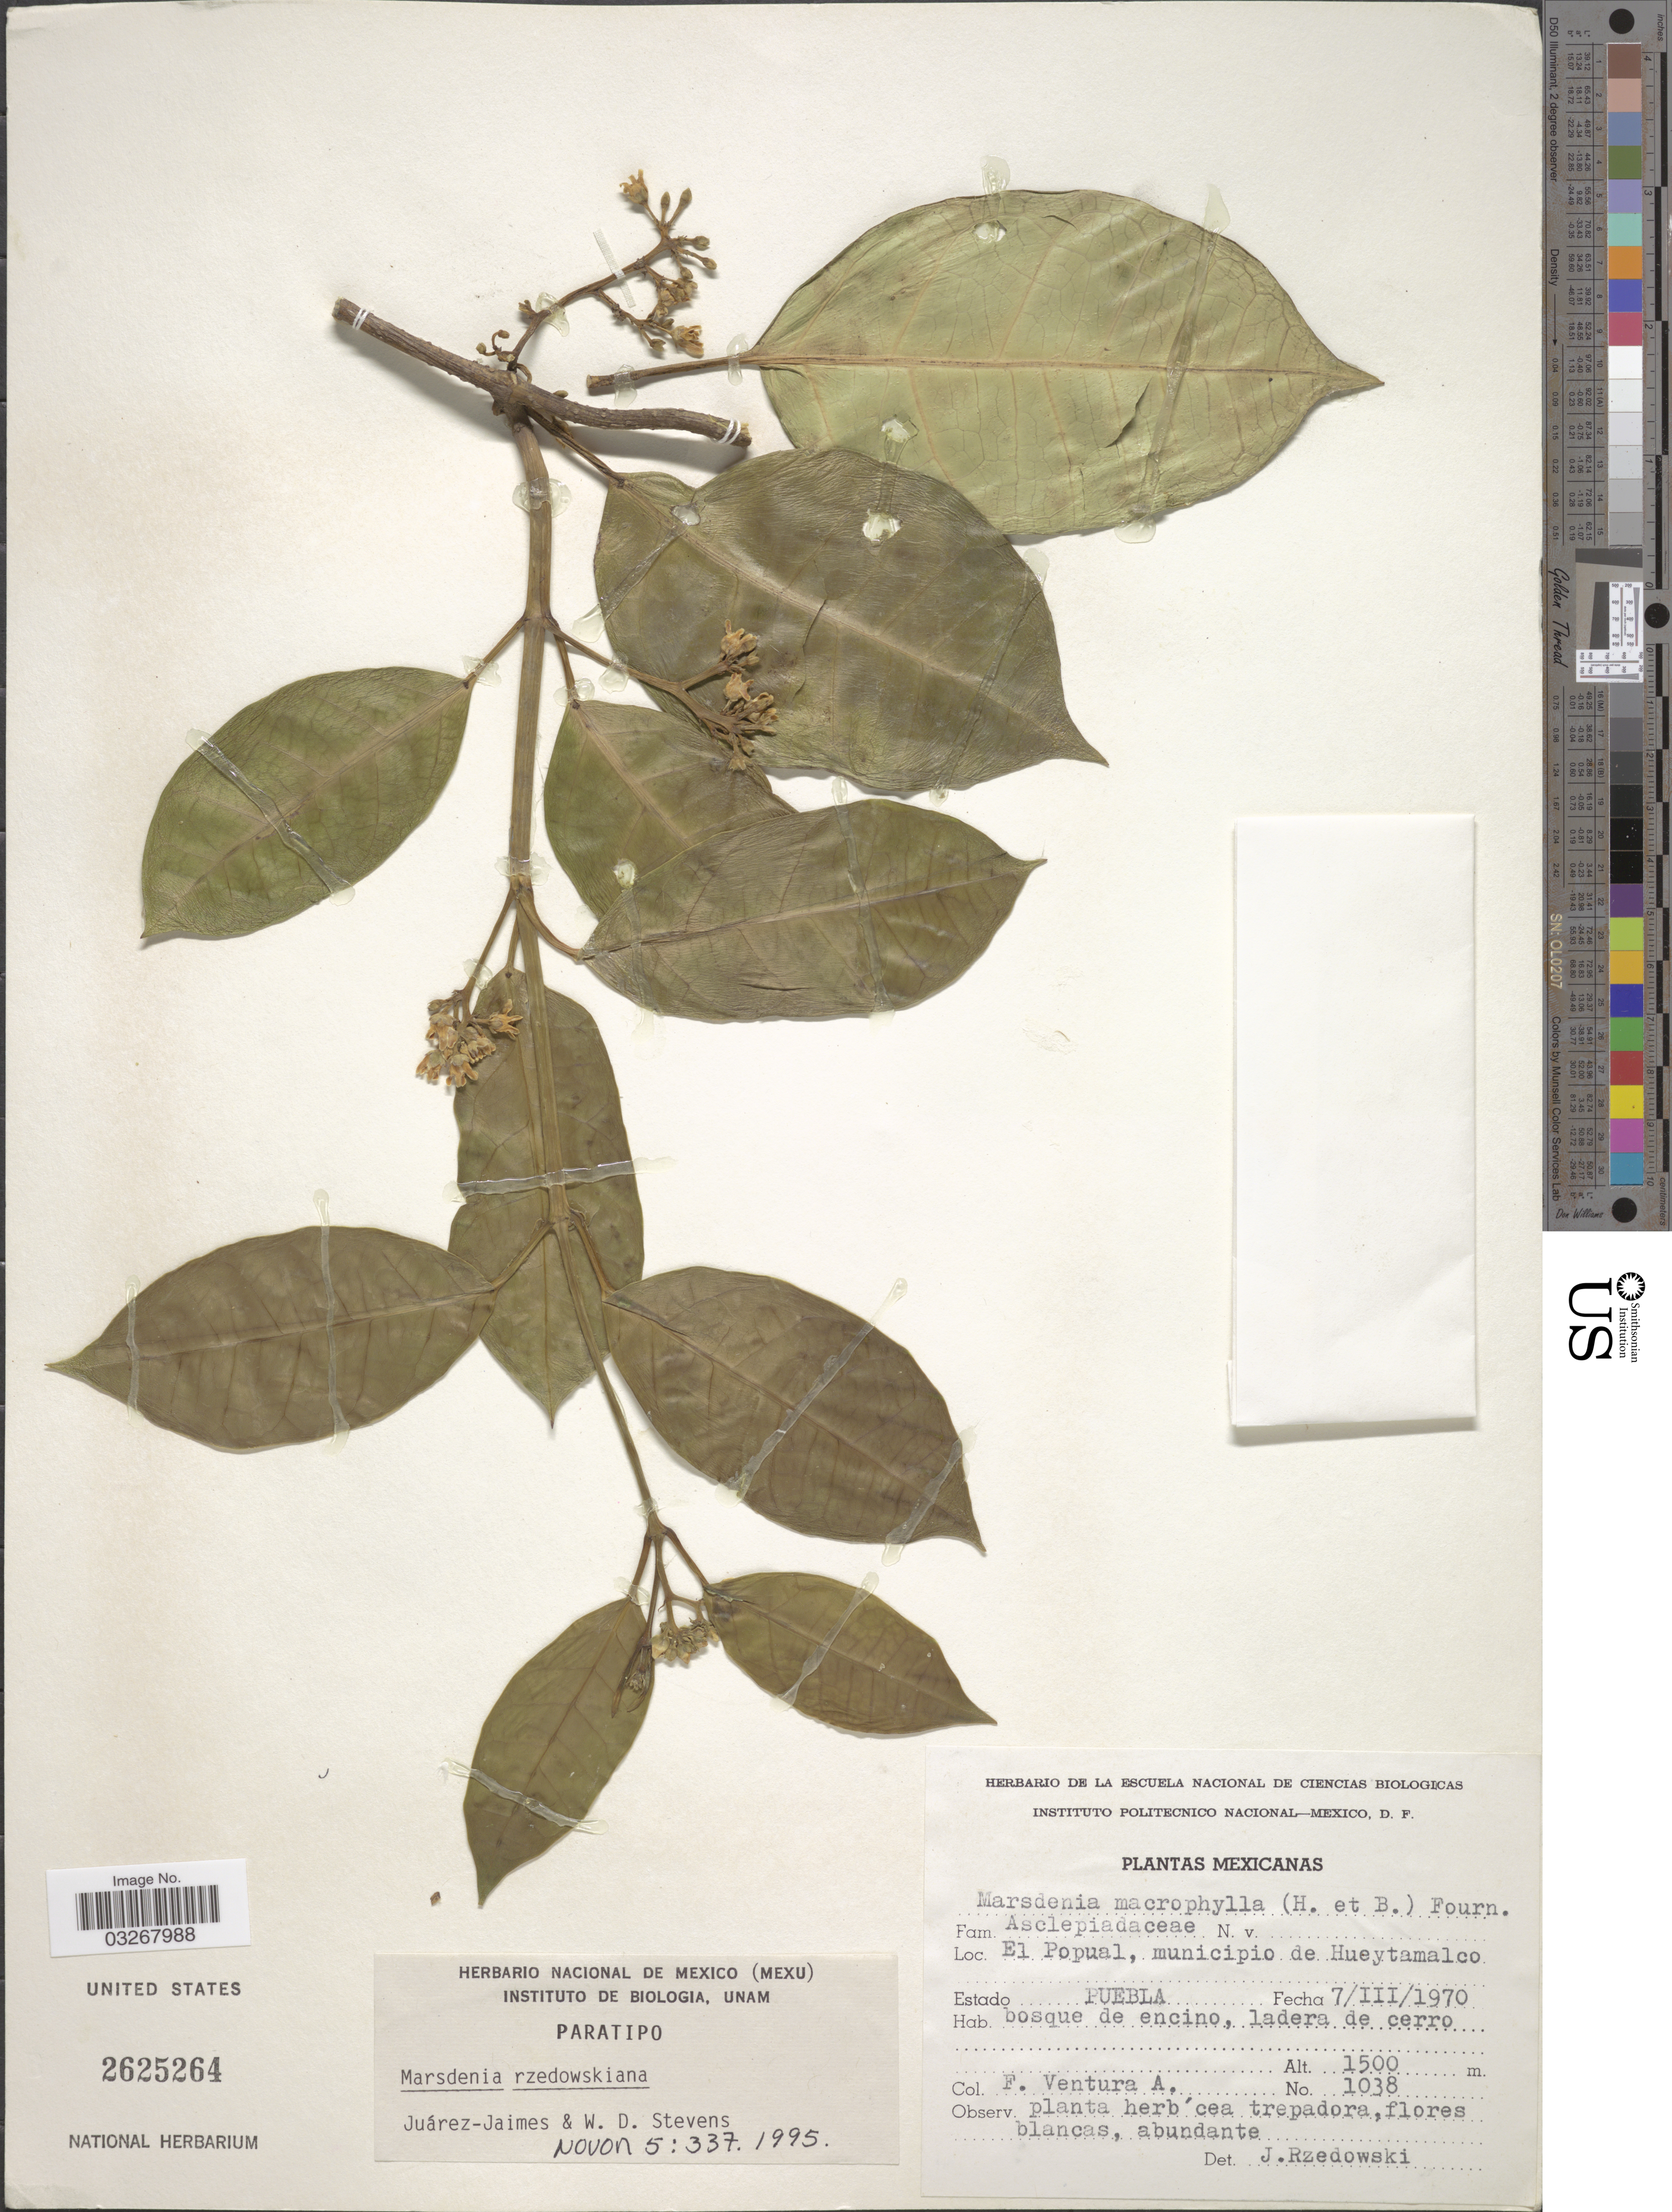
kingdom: Plantae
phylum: Tracheophyta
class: Magnoliopsida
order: Gentianales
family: Apocynaceae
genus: Marsdenia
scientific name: Marsdenia rzedowskiana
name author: Juárez-Jaimes & W.D. Stevens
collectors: F. Ventura A.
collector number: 1038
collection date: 1970-03-07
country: Mexico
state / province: Puebla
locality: El Popual, municipio de Hueytamalco.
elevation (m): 1500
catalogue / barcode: US 2625264